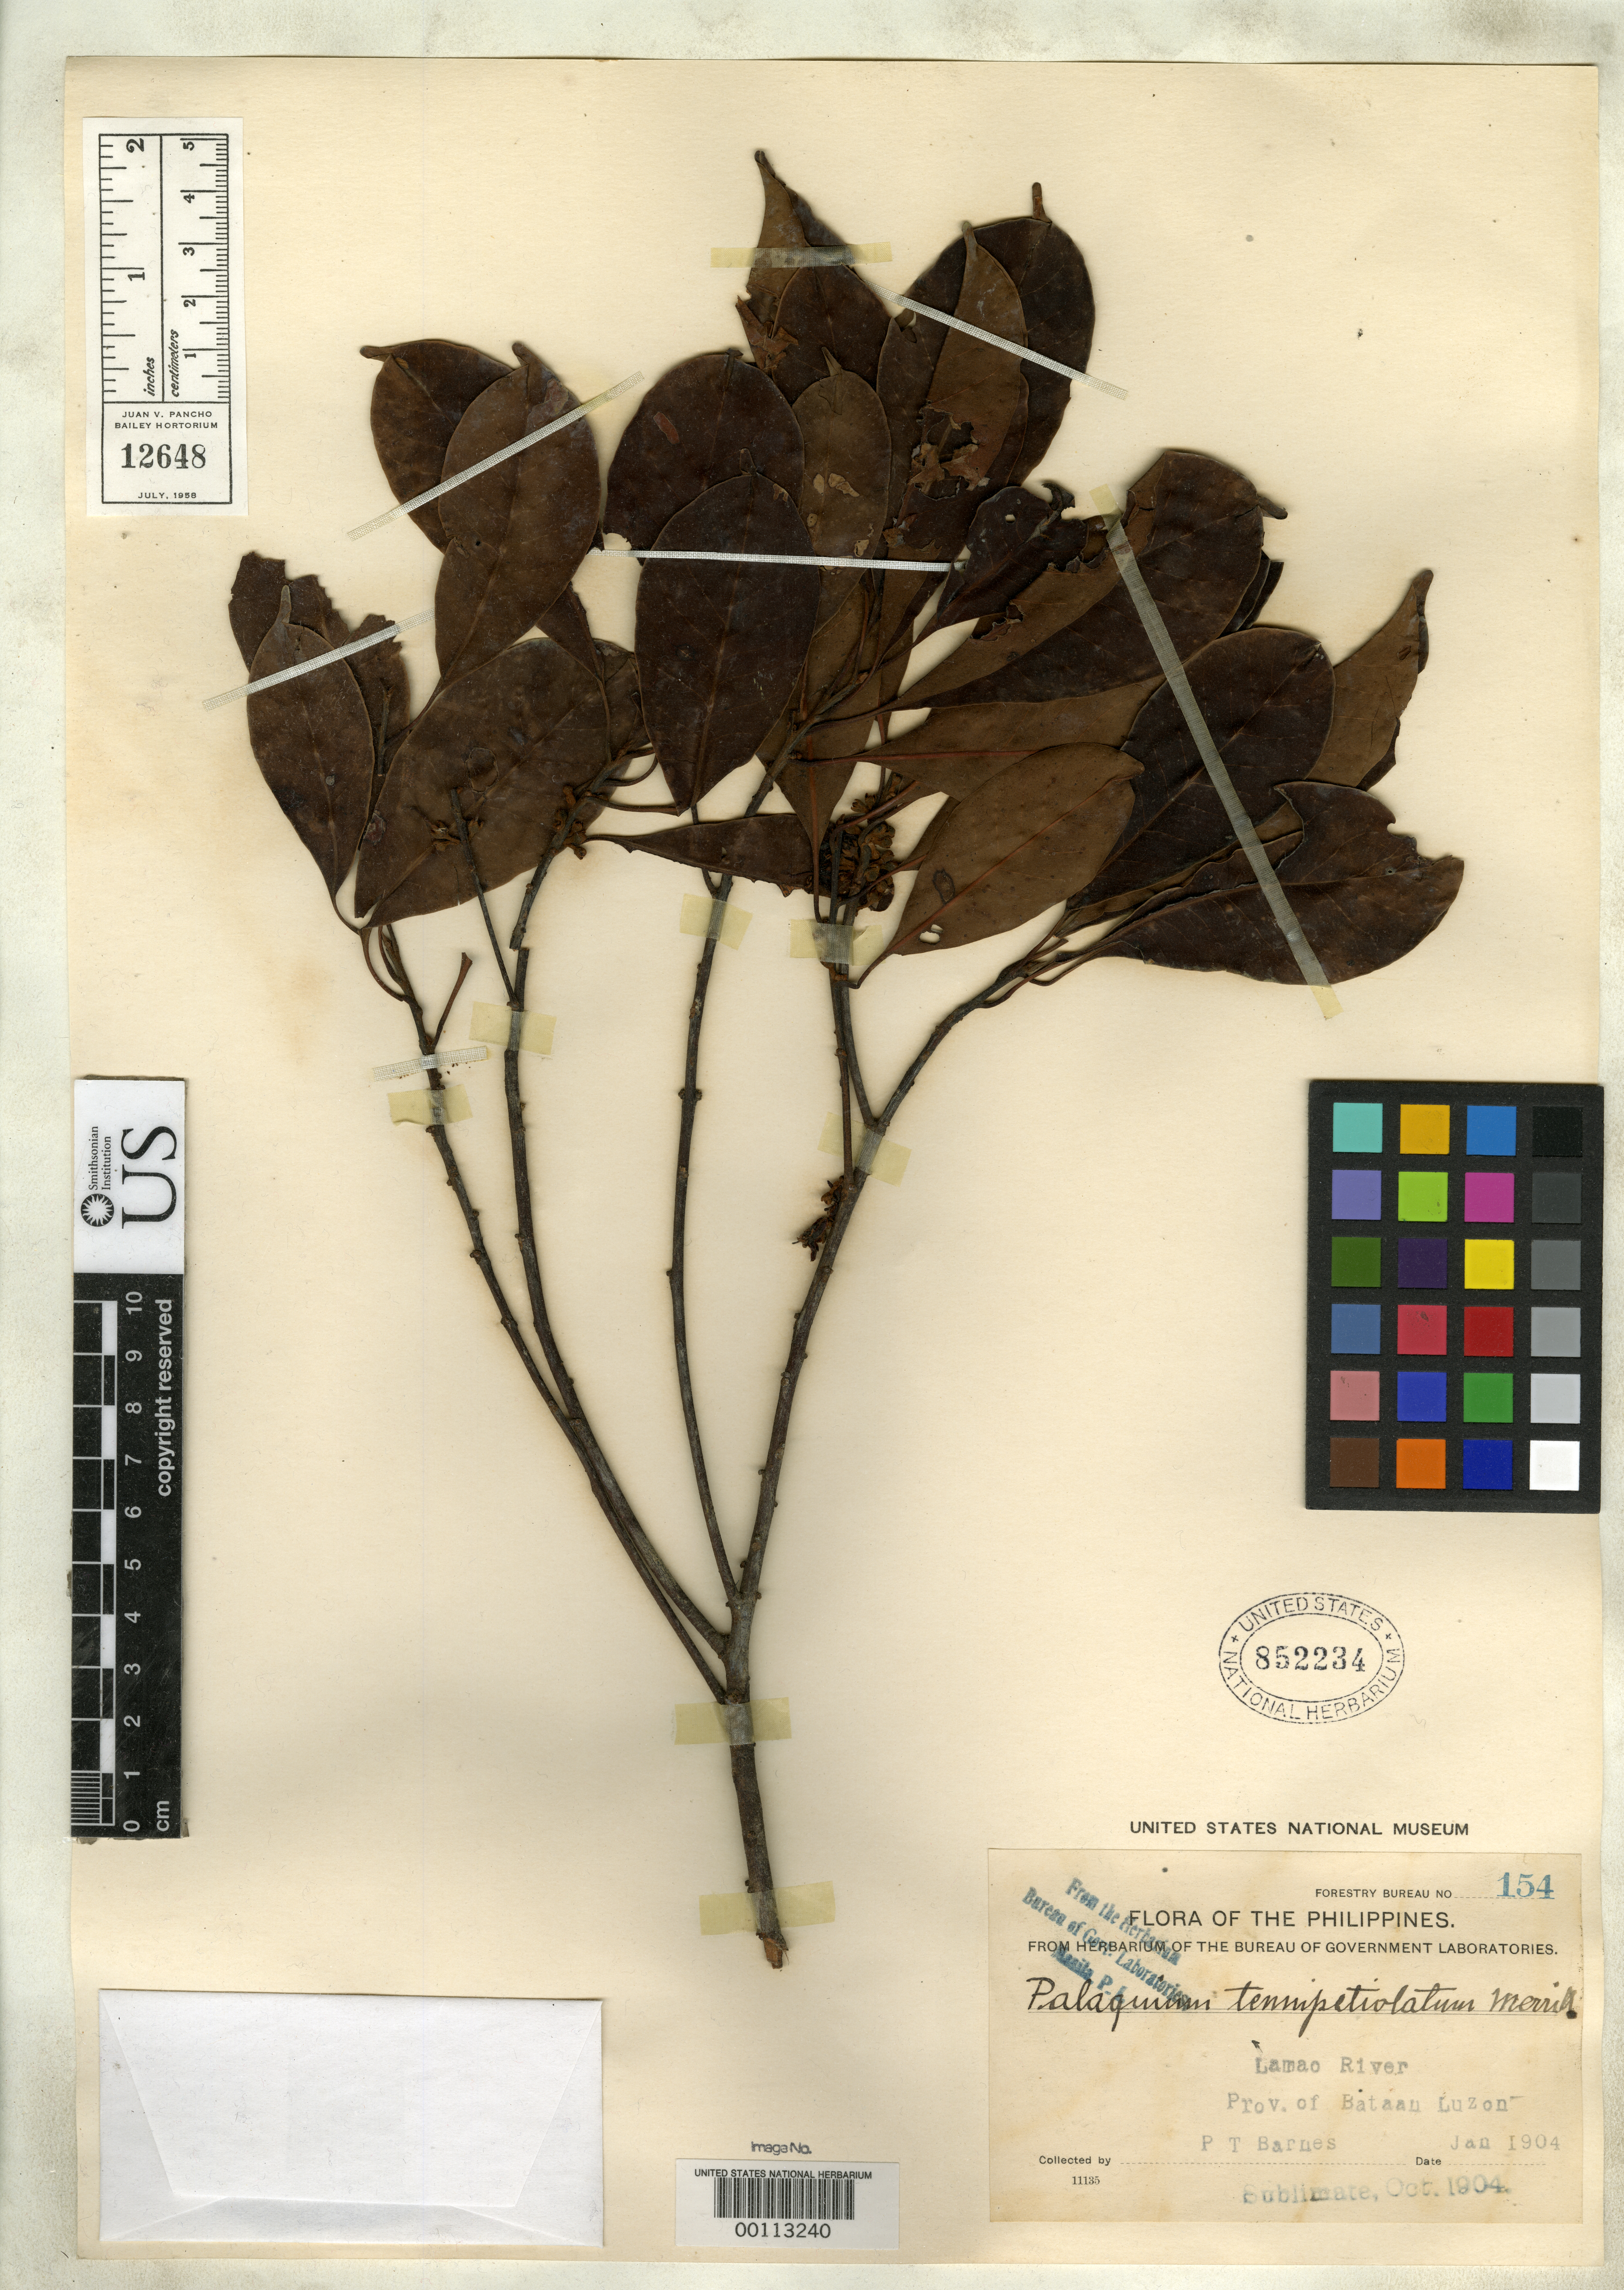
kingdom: Plantae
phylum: Tracheophyta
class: Magnoliopsida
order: Ericales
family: Sapotaceae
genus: Palaquium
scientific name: Palaquium tenuipetiolatum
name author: Merr.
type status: Isotype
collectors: P. Barnes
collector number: For. Bur. 154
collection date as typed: Jan 1904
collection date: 1904-01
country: Philippines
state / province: Central Luzon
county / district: Bataan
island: Luzon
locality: Lamao River.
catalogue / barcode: US 852234